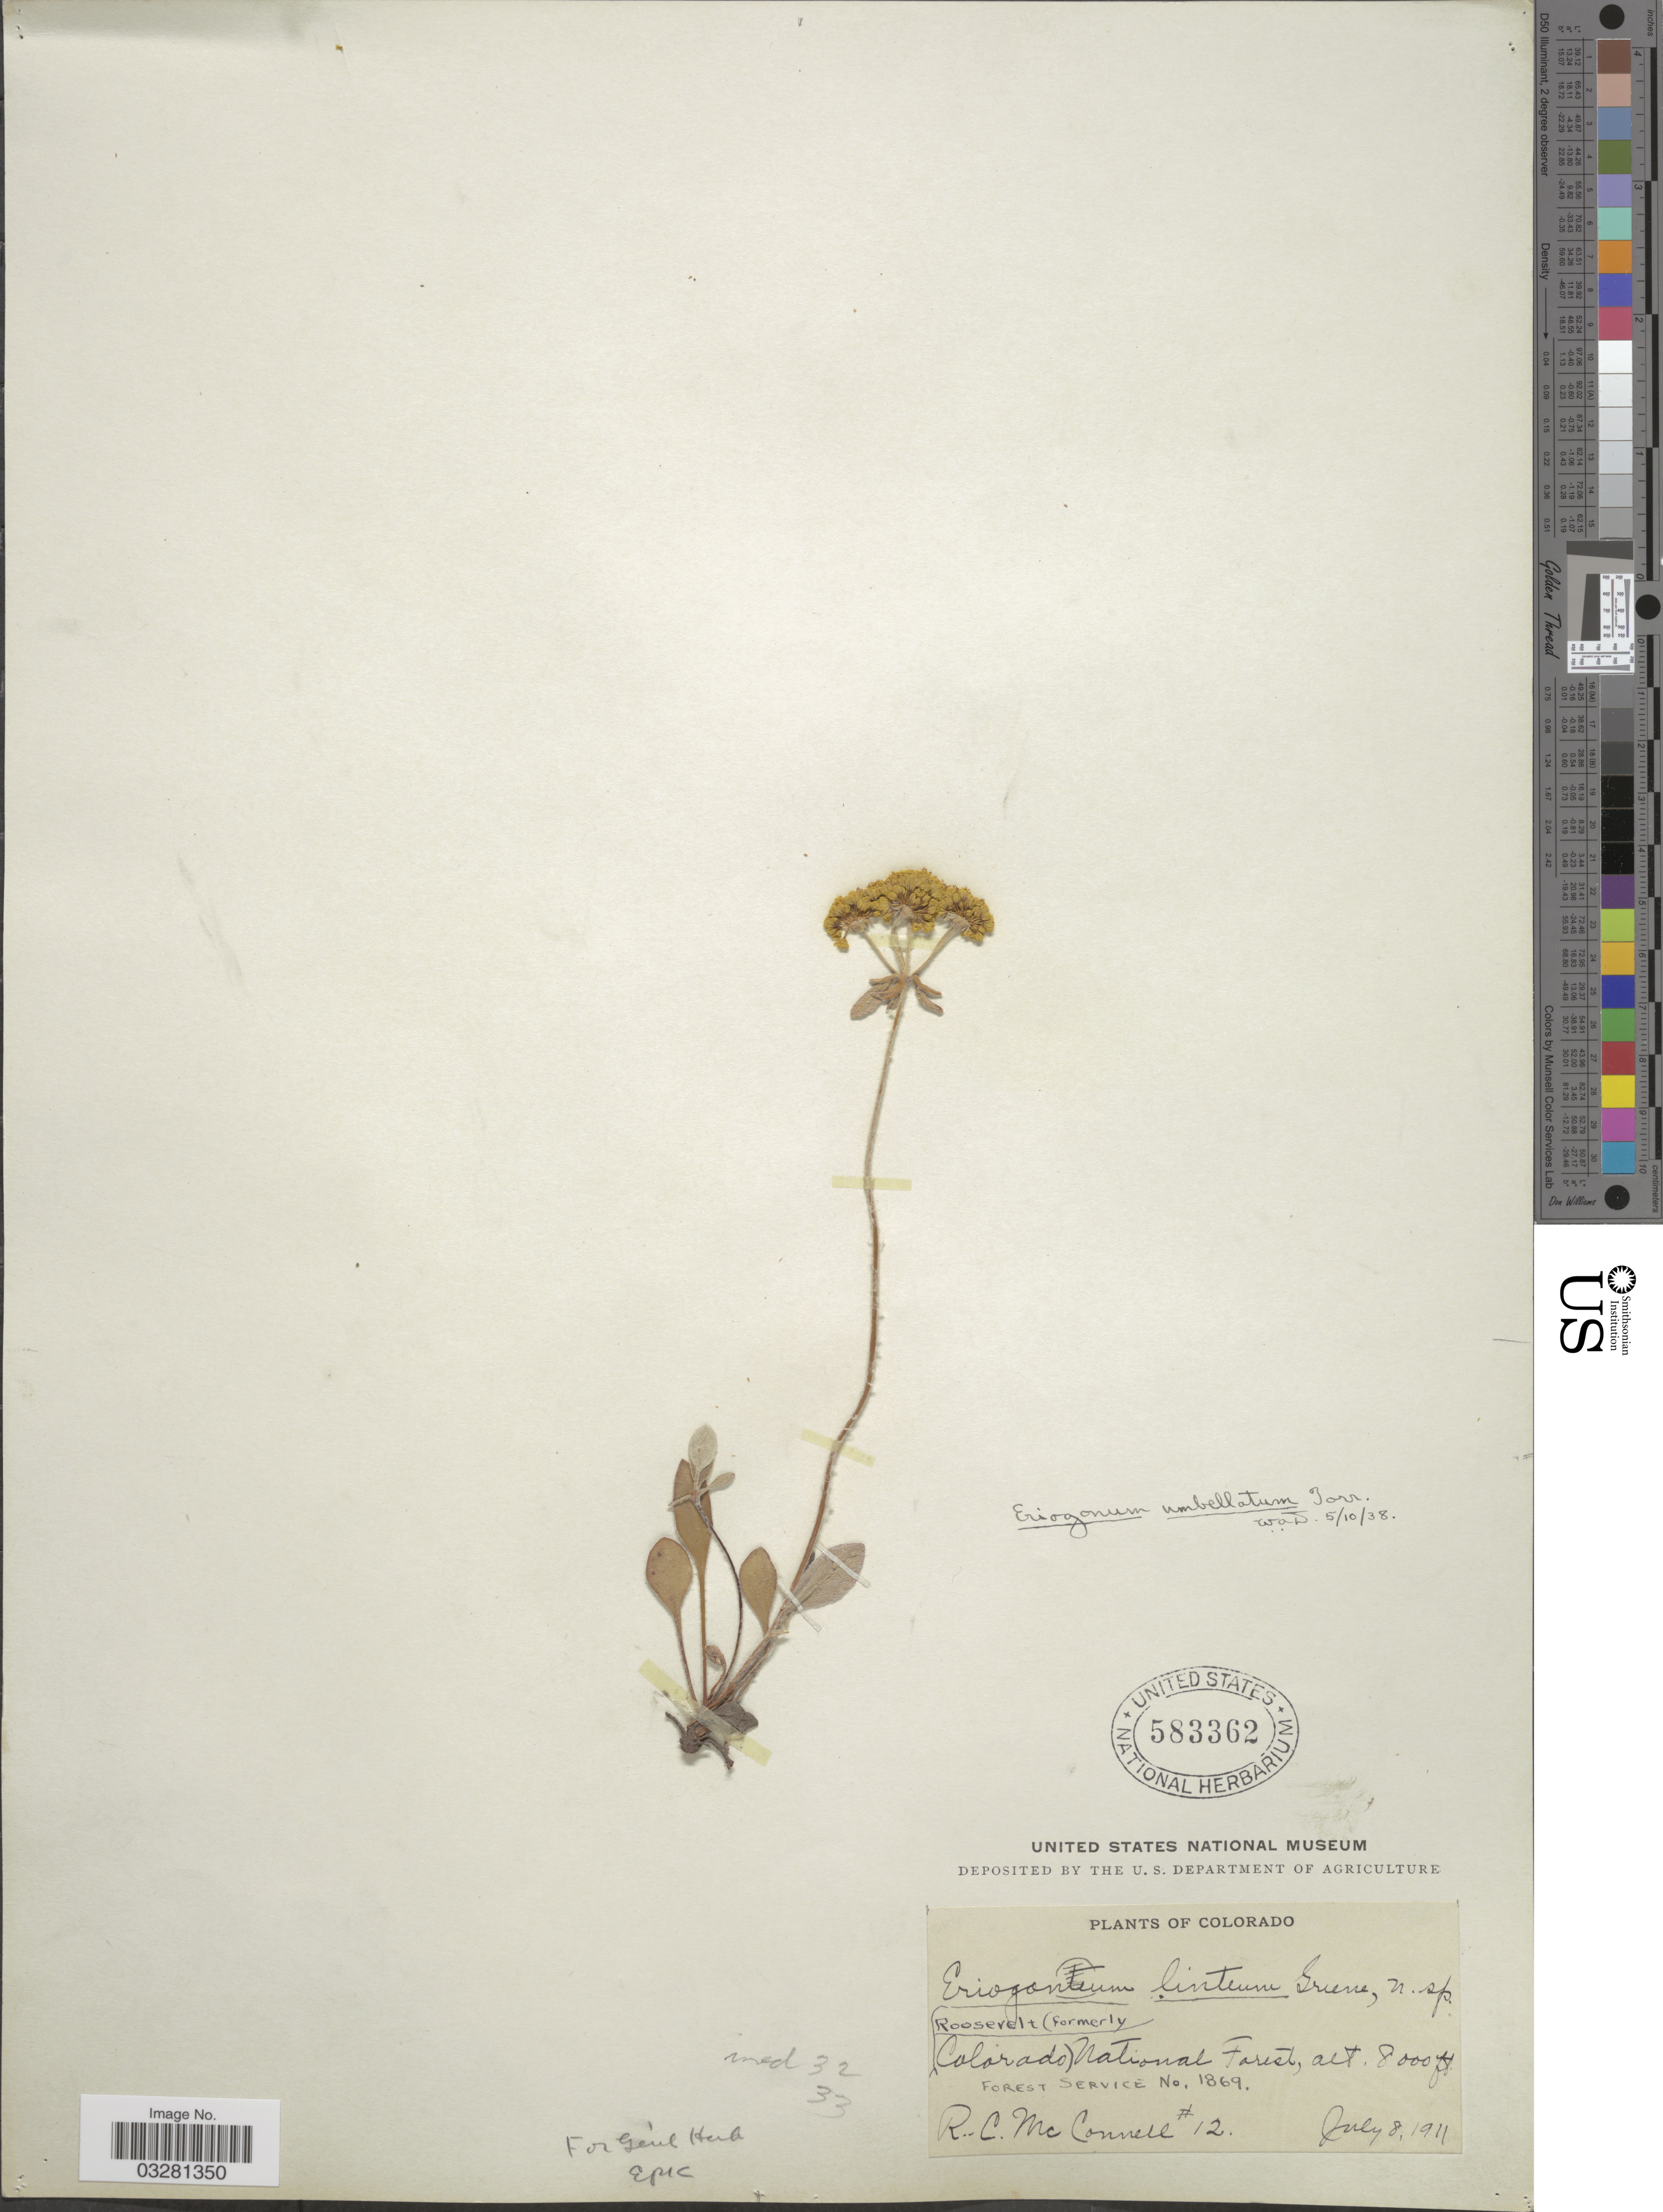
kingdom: Plantae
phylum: Tracheophyta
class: Magnoliopsida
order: Caryophyllales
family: Polygonaceae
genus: Eriogonum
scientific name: Eriogonum umbellatum var. umbellatum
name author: Torr.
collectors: R. McConnell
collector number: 12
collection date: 1911-07-08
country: United States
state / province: Colorado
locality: Colorado National Forest.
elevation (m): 2438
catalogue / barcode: US 583362